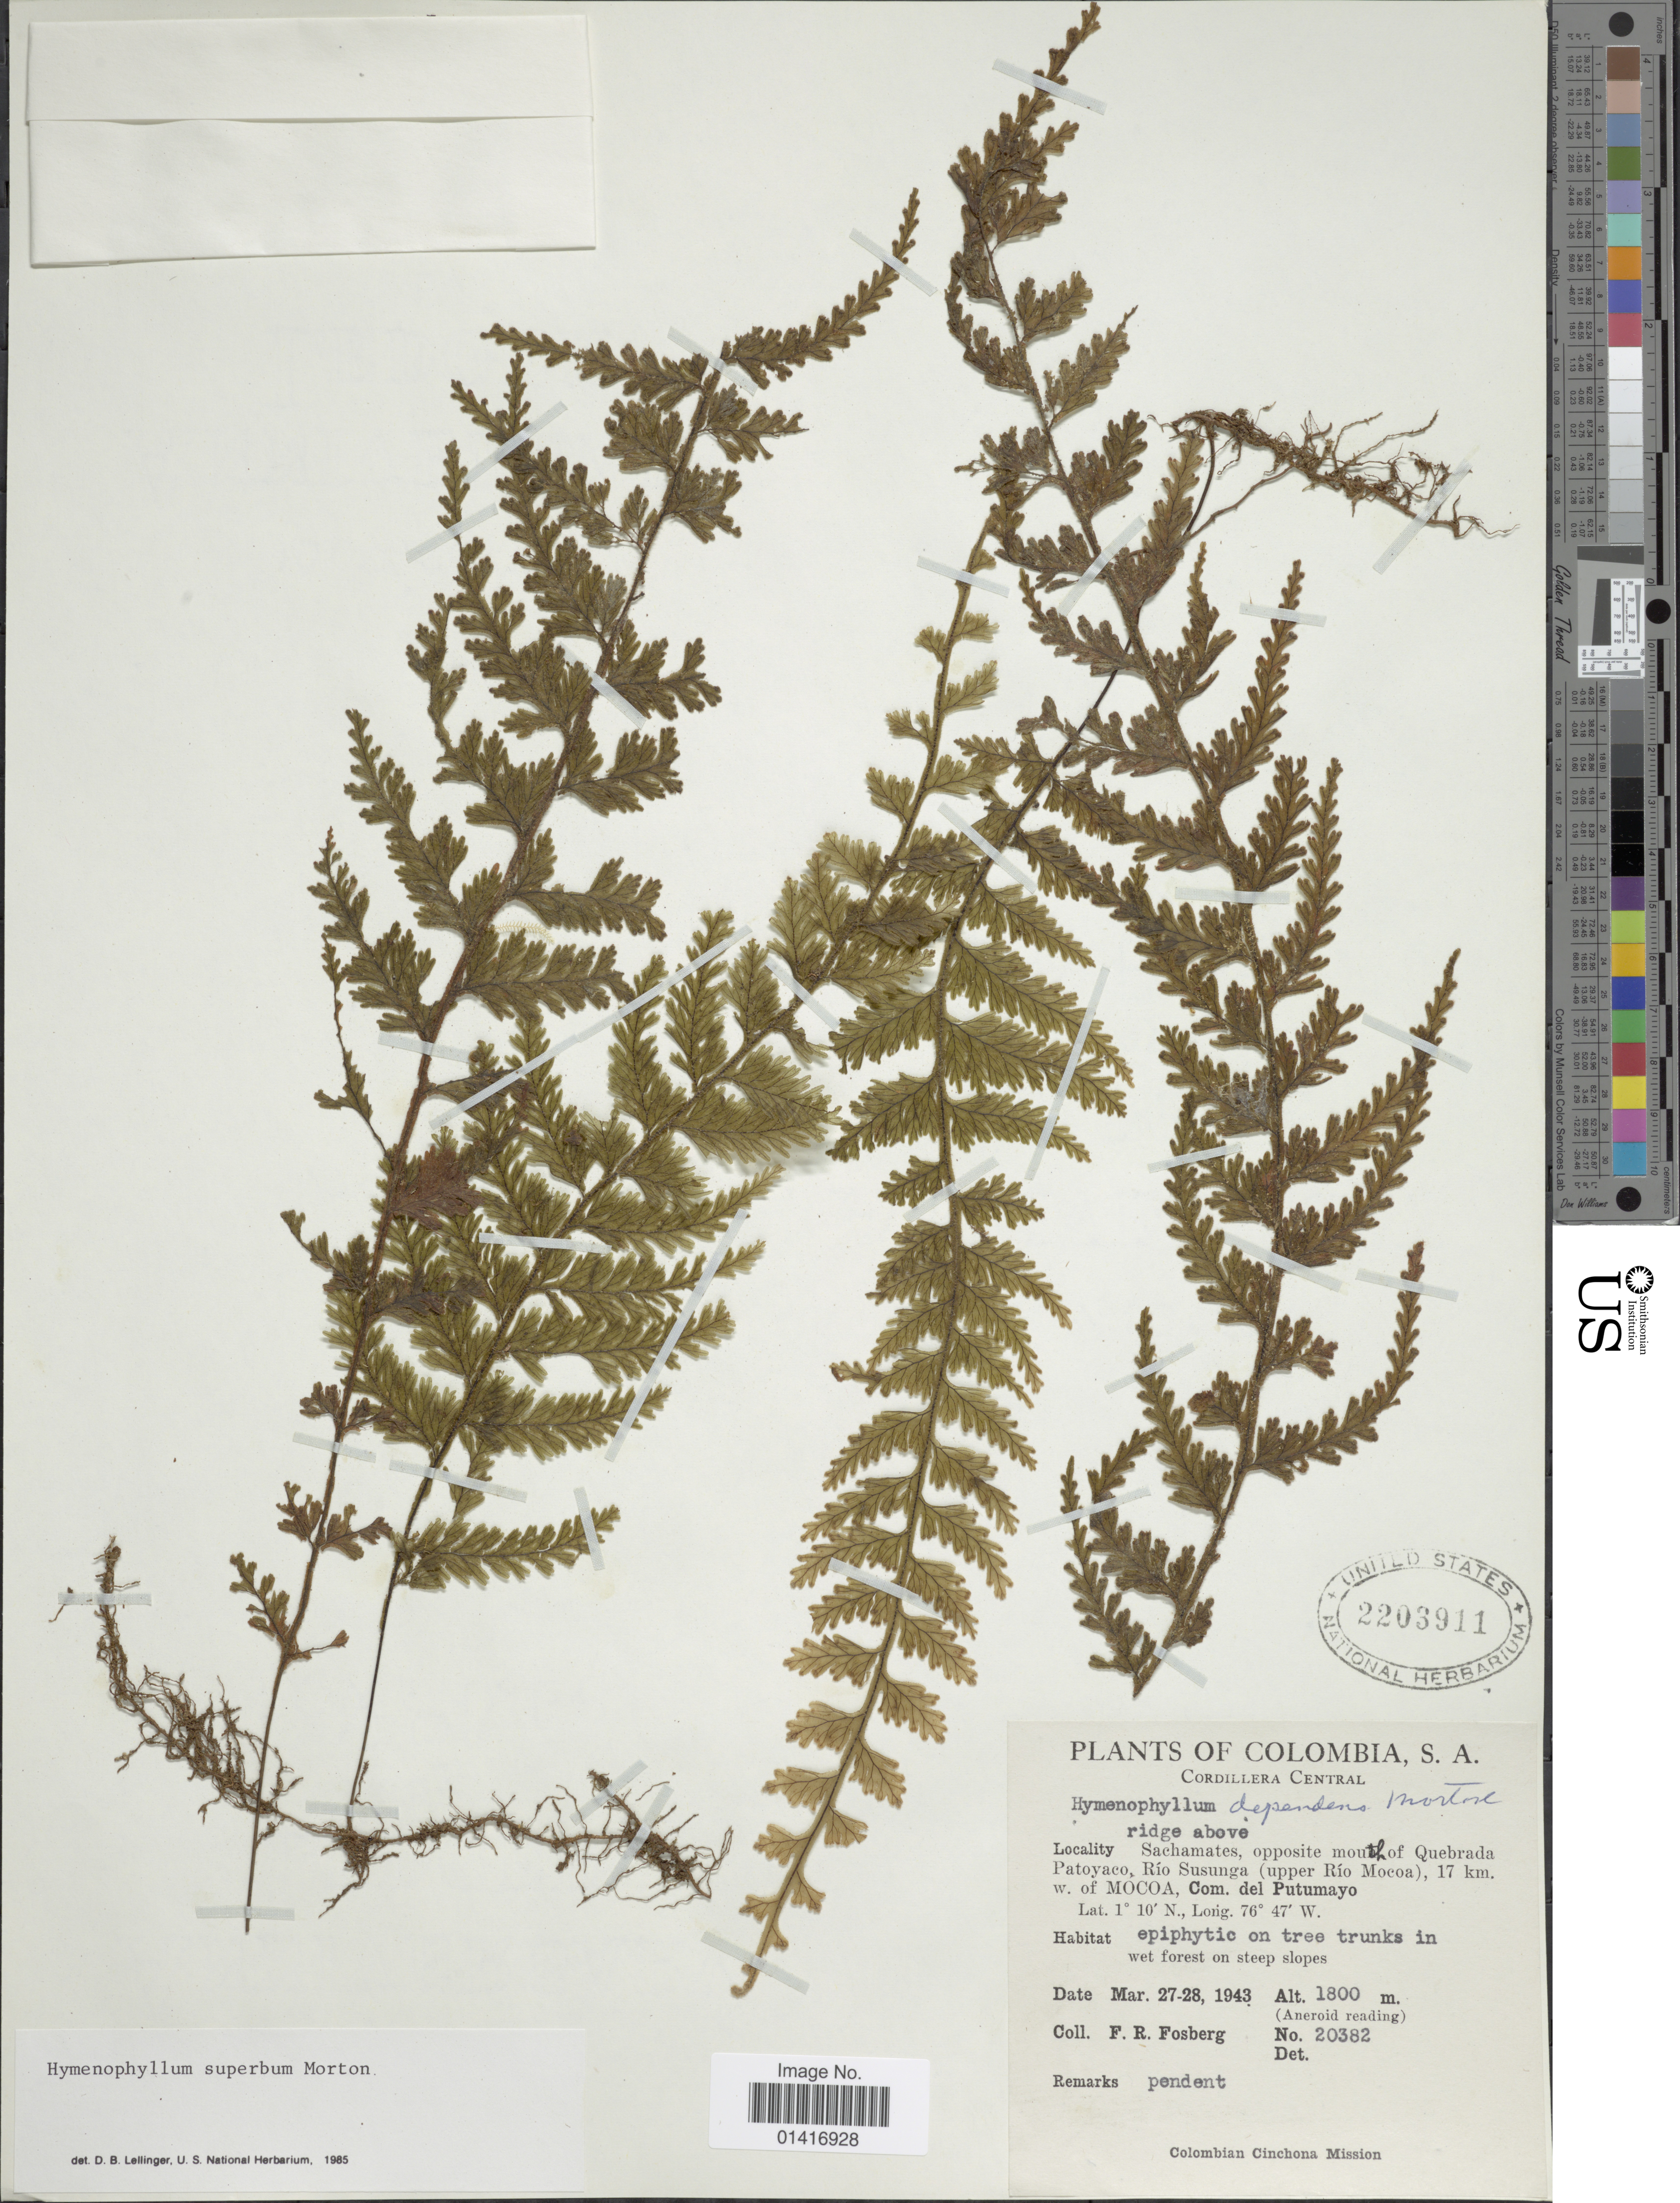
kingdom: Plantae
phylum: Tracheophyta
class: Polypodiopsida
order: Hymenophyllales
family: Hymenophyllaceae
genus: Hymenophyllum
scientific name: Hymenophyllum superbum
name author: C.V. Morton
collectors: F. R. Fosberg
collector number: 20383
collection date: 1943-03-27/1943-03-28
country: Colombia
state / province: Putumayo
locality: Sachamatas, opposite mouth of Quebrada Patoyaco, Río Susunga (upper Río Mocoa), 17 km. W. of Mocoa, Co,. del Putumayo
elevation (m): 1800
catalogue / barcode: US 2203911